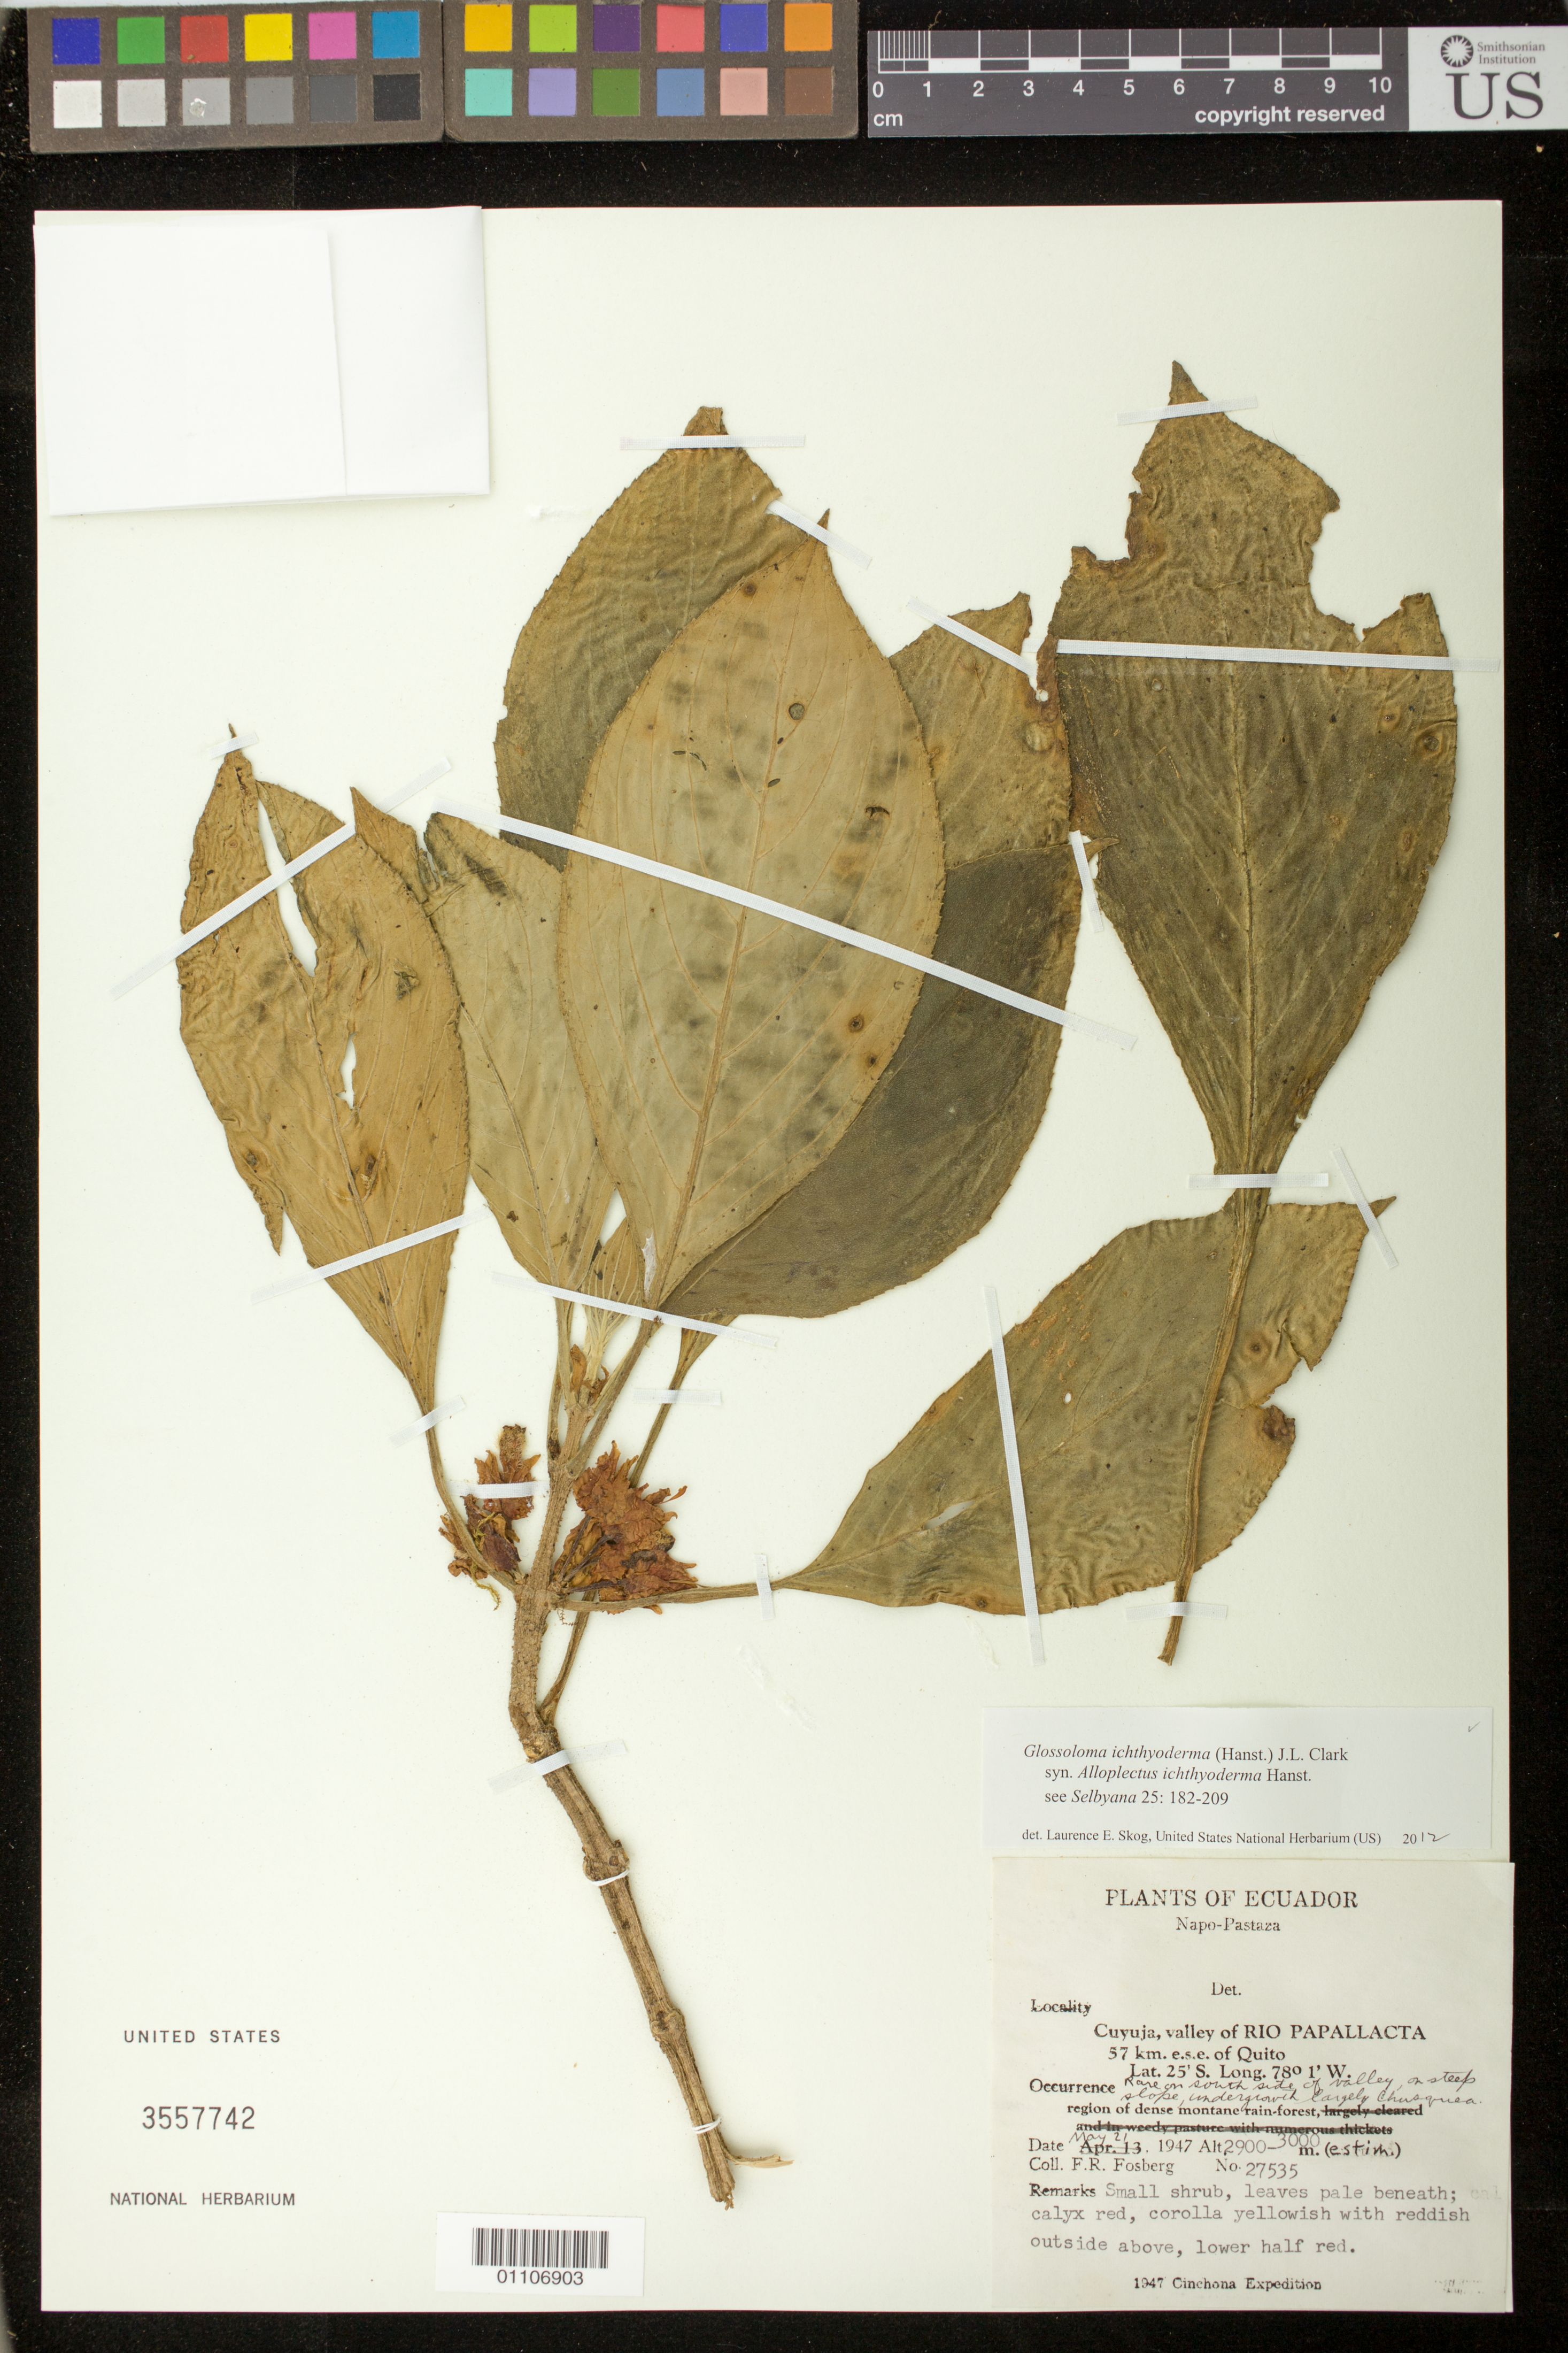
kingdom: Plantae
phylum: Tracheophyta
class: Magnoliopsida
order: Lamiales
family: Gesneriaceae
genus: Glossoloma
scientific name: Glossoloma ichthyoderma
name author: (Hanst.) J.L. Clark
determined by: Skog, Laurence E.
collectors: F. R. Fosberg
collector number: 27535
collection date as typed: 21 May 1947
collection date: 1947-05-21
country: Ecuador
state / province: Napo / Pastaza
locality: Cuyuja, valley of Rio Papallacta, 57 km e.s.e. of Quito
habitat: Rare on S side of valley, on steep slope, undergrowth largely Chusquea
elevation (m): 2900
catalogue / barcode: US 3557742